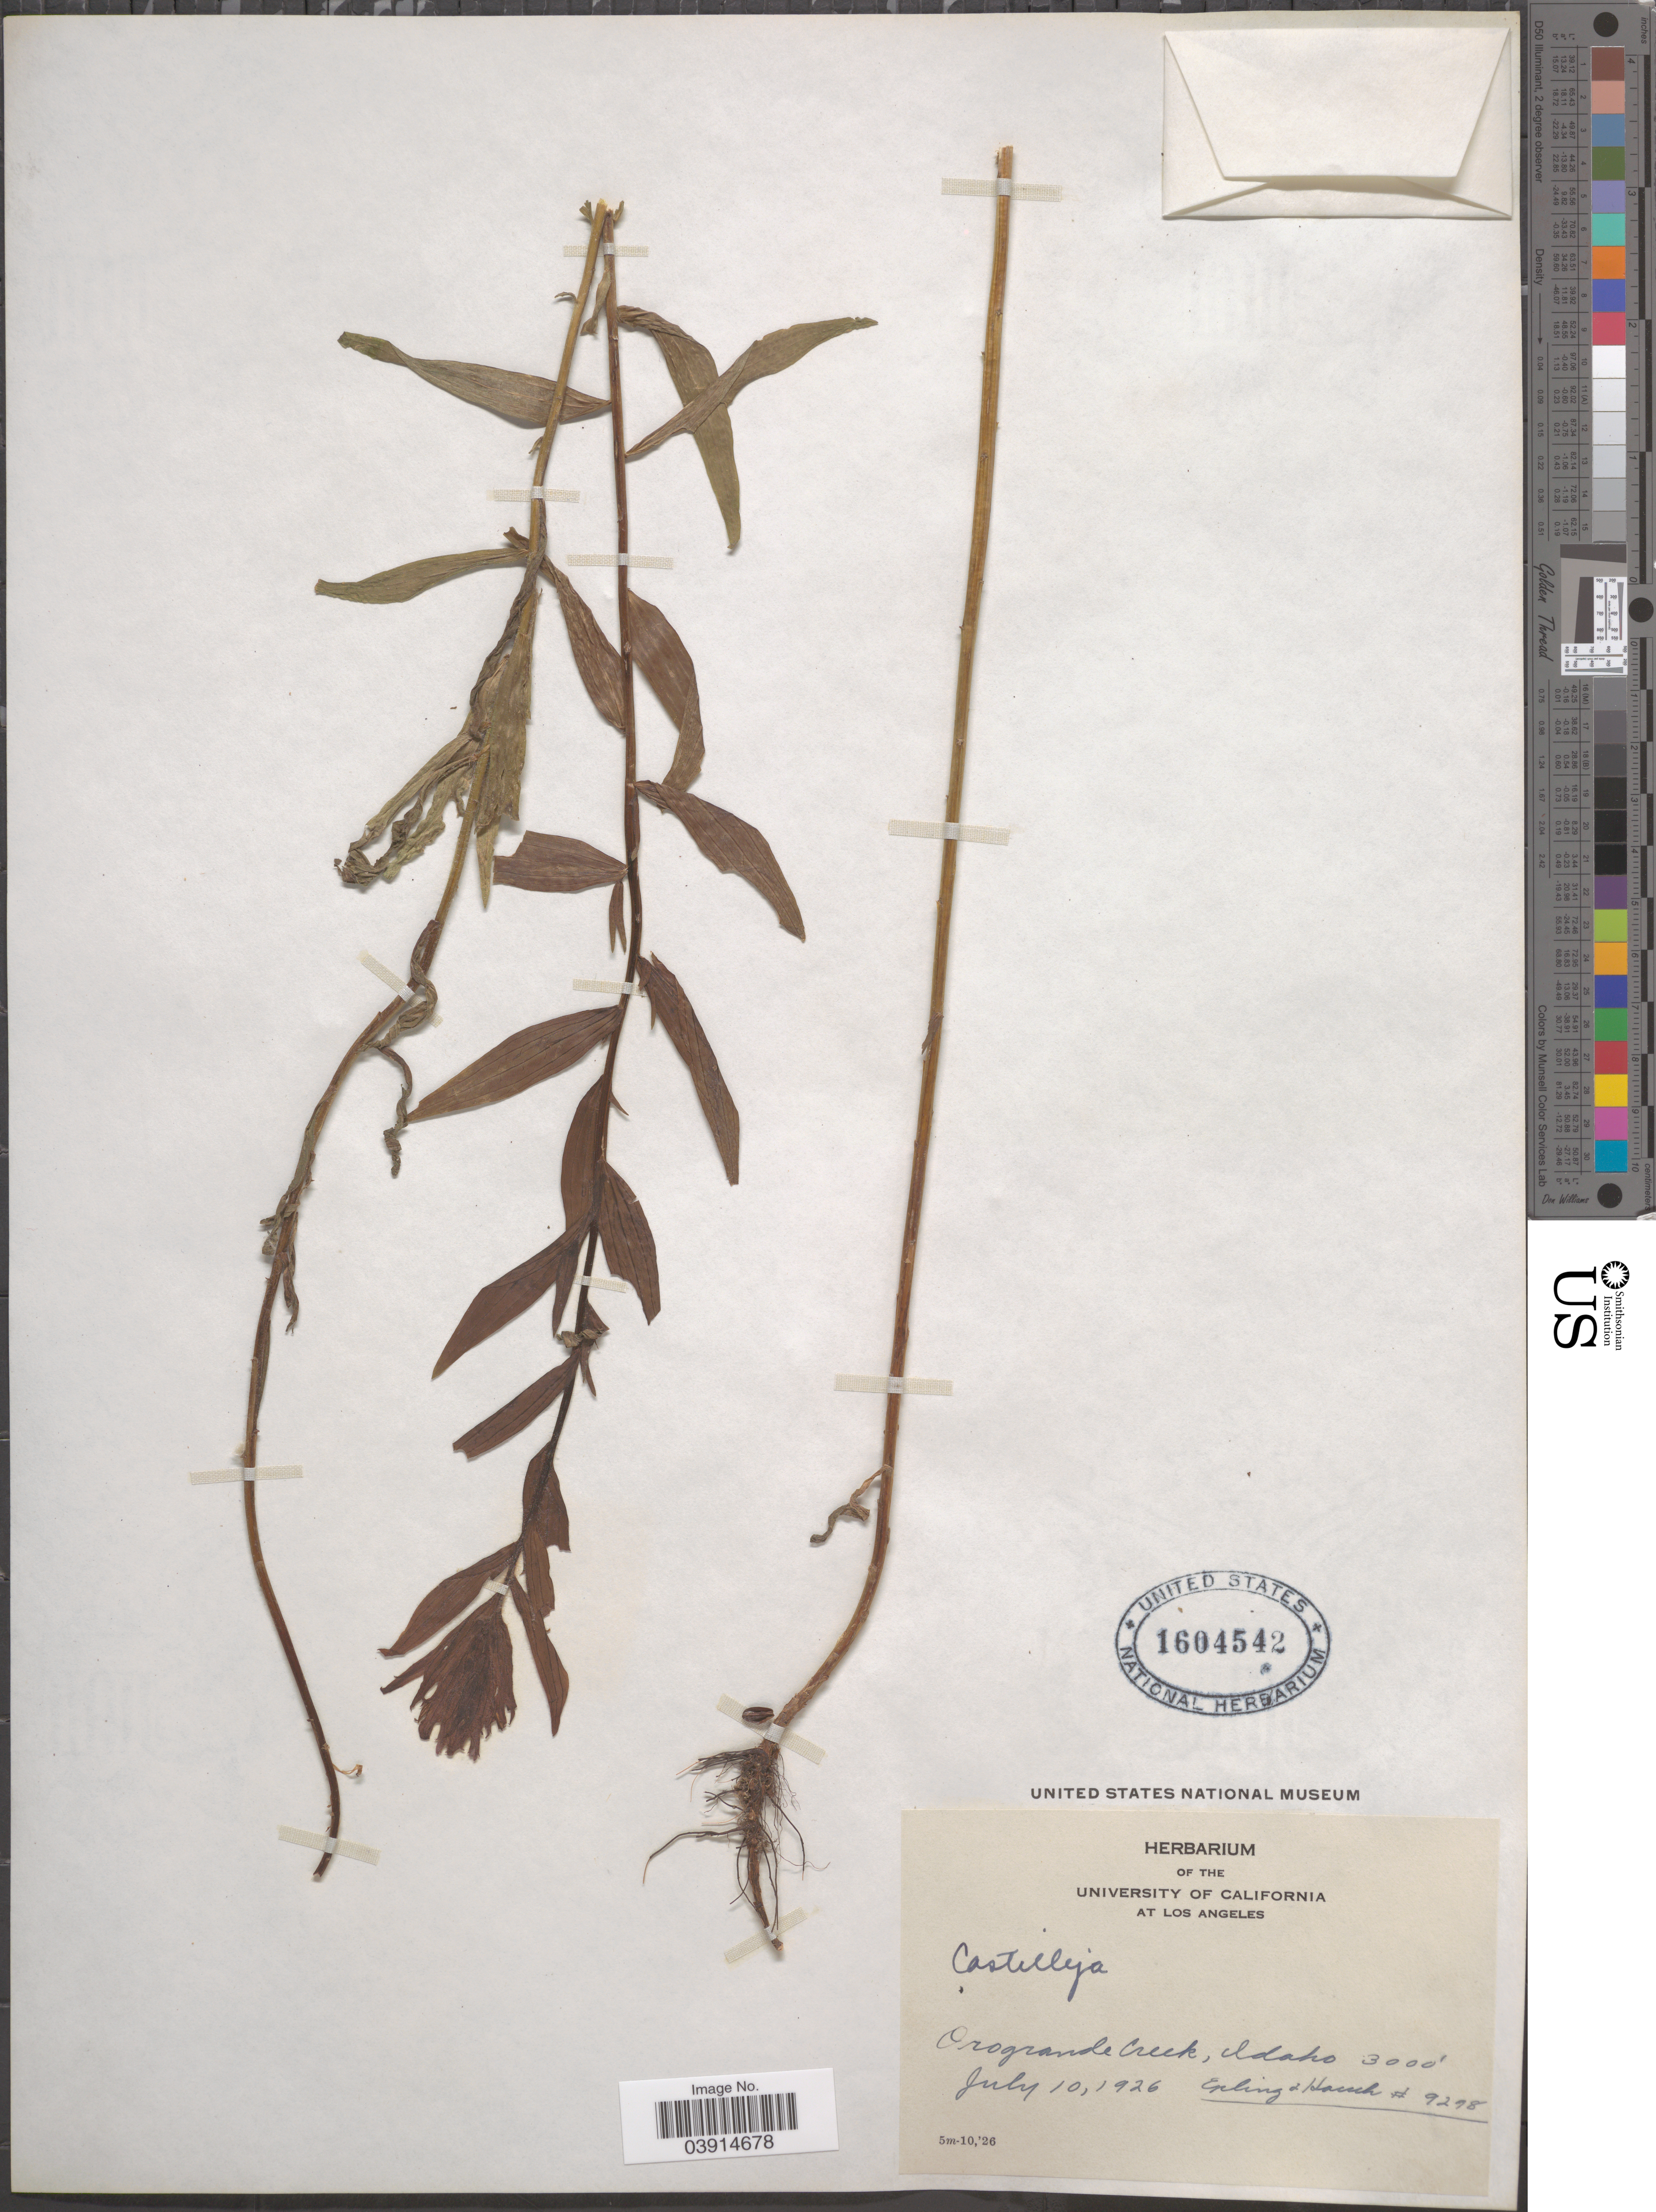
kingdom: Plantae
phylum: Tracheophyta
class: Magnoliopsida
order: Lamiales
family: Orobanchaceae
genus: Castilleja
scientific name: Castilleja sp.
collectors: -- Epling & -. Hauch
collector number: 9298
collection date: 1926-07-10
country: United States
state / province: Idaho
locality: Orogrande Creek.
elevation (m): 914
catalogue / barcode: US 1604542